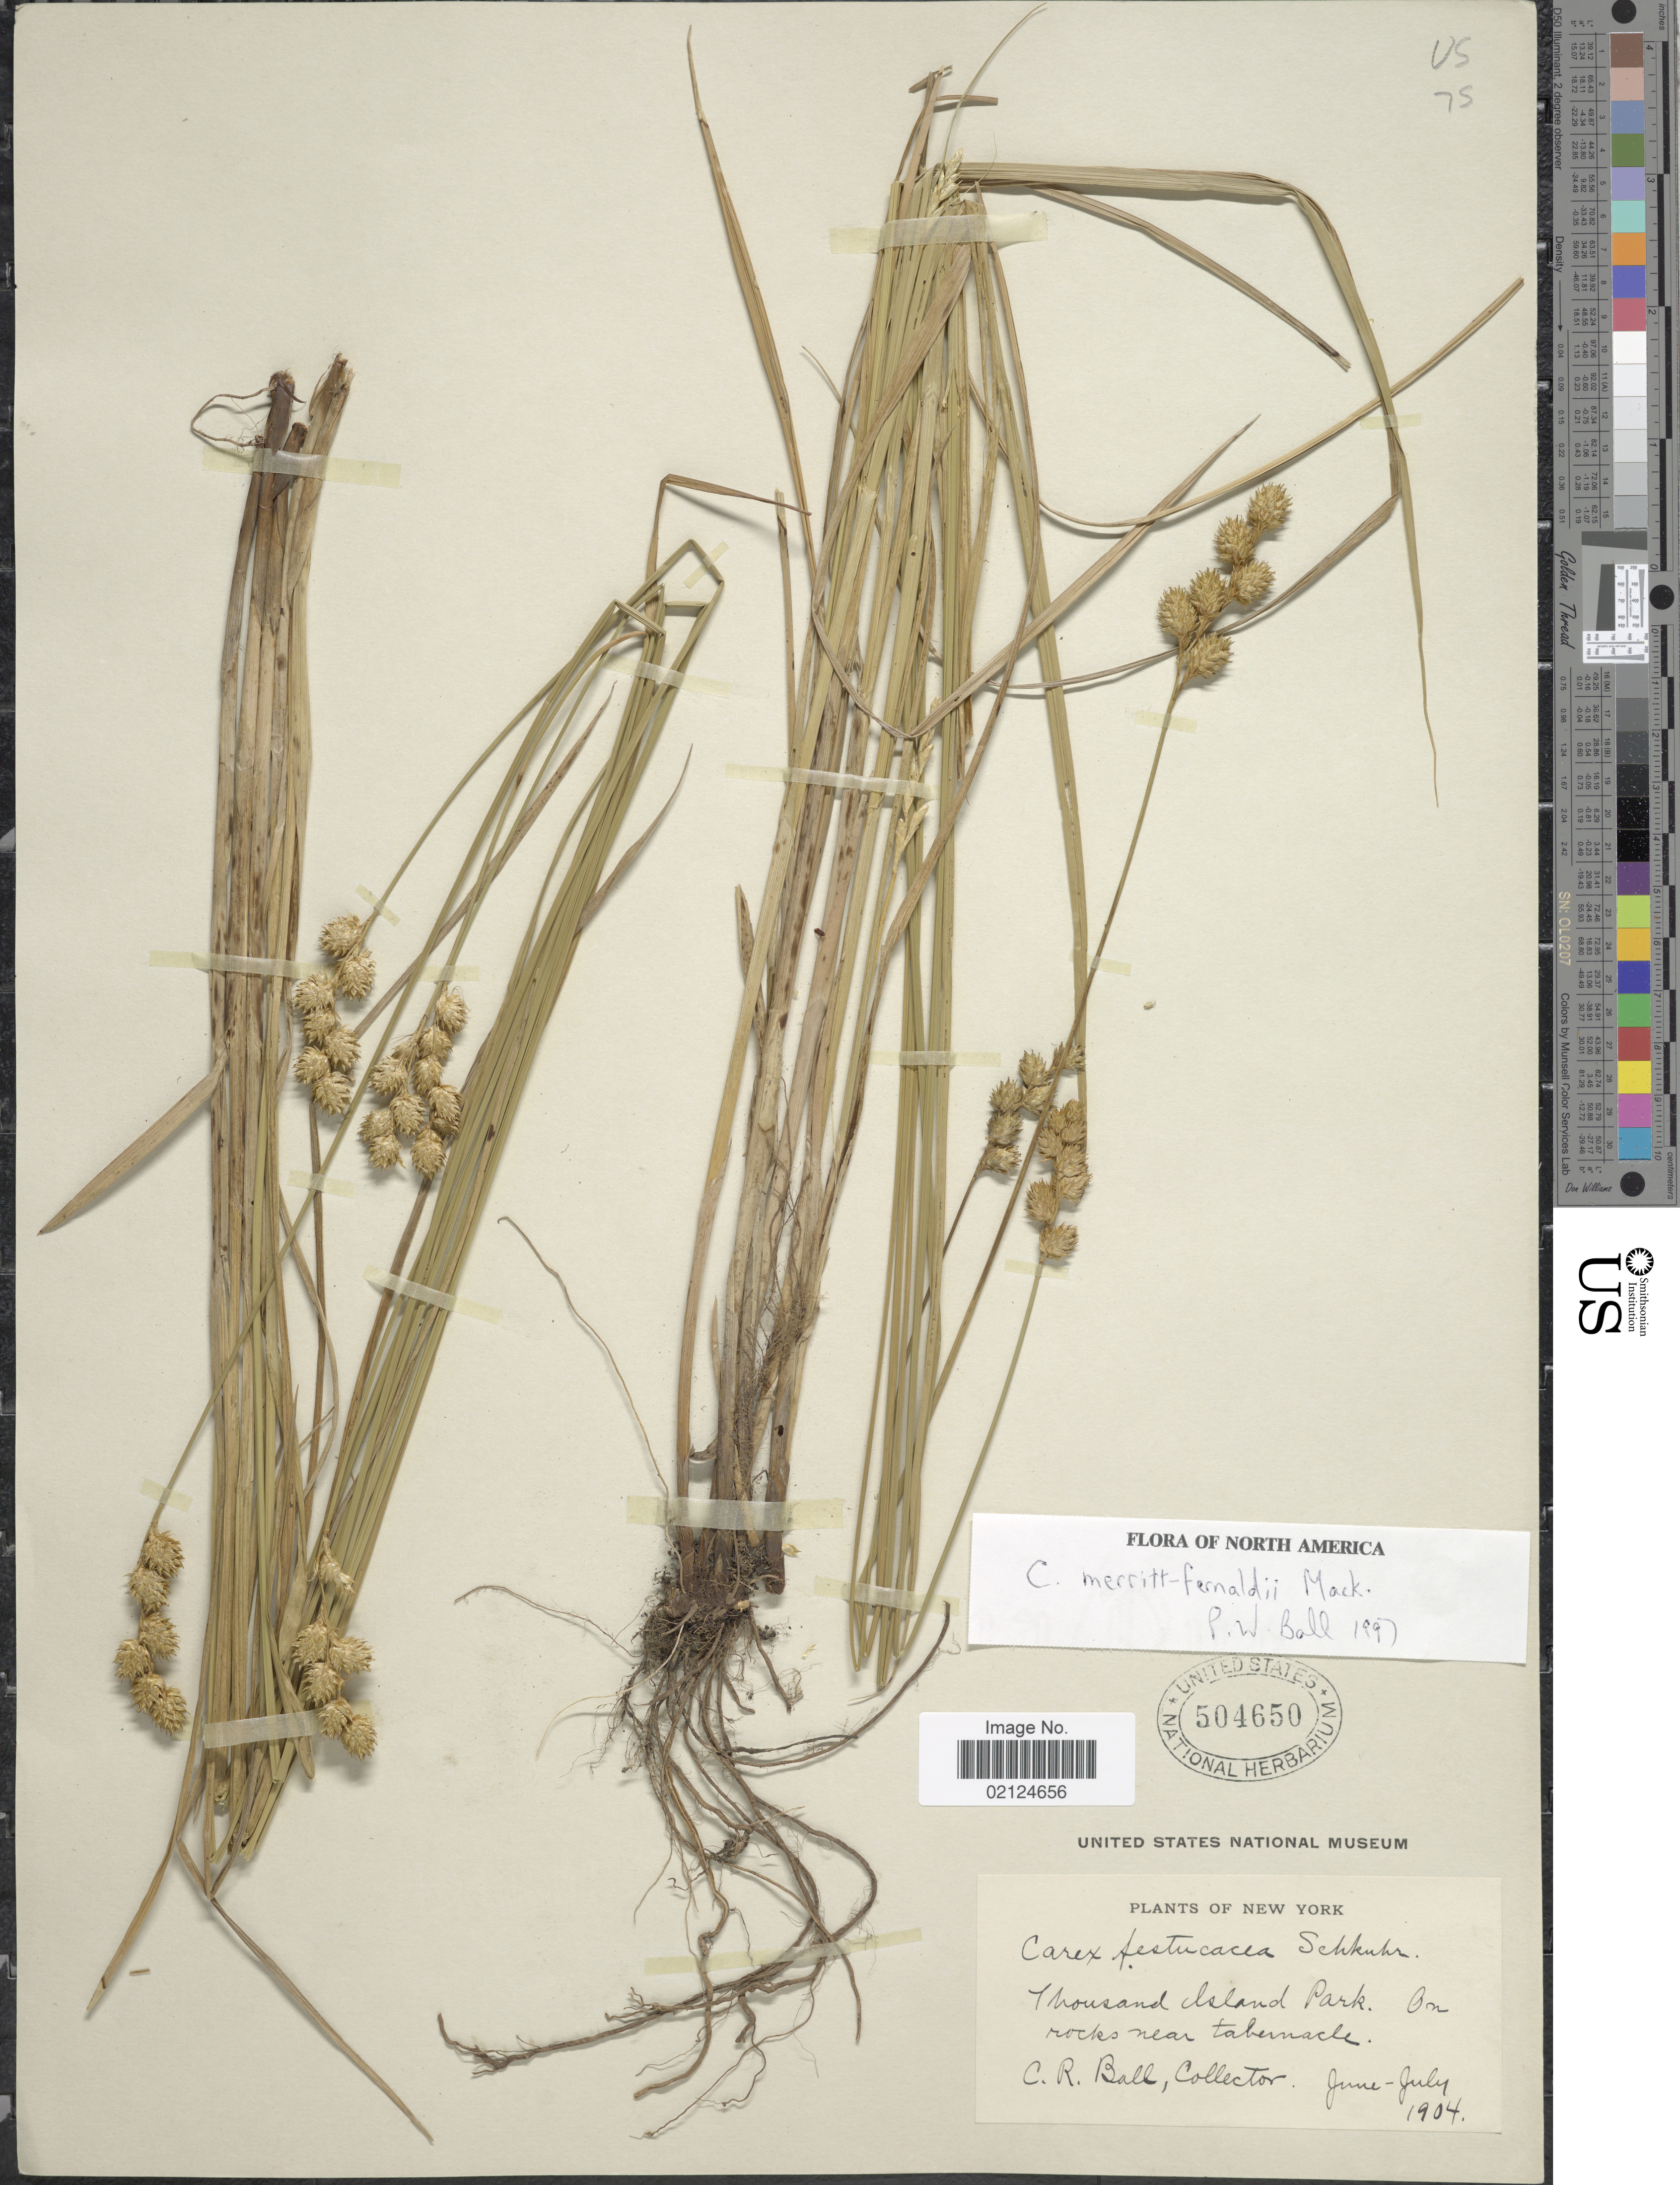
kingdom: Plantae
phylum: Tracheophyta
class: Liliopsida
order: Poales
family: Cyperaceae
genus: Carex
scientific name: Carex merritt-fernaldii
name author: Mack.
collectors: C. R. Ball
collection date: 1904-06/1904-07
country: United States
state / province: New York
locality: Thousand Island Park, On rocks near tabernackle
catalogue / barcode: US 504650